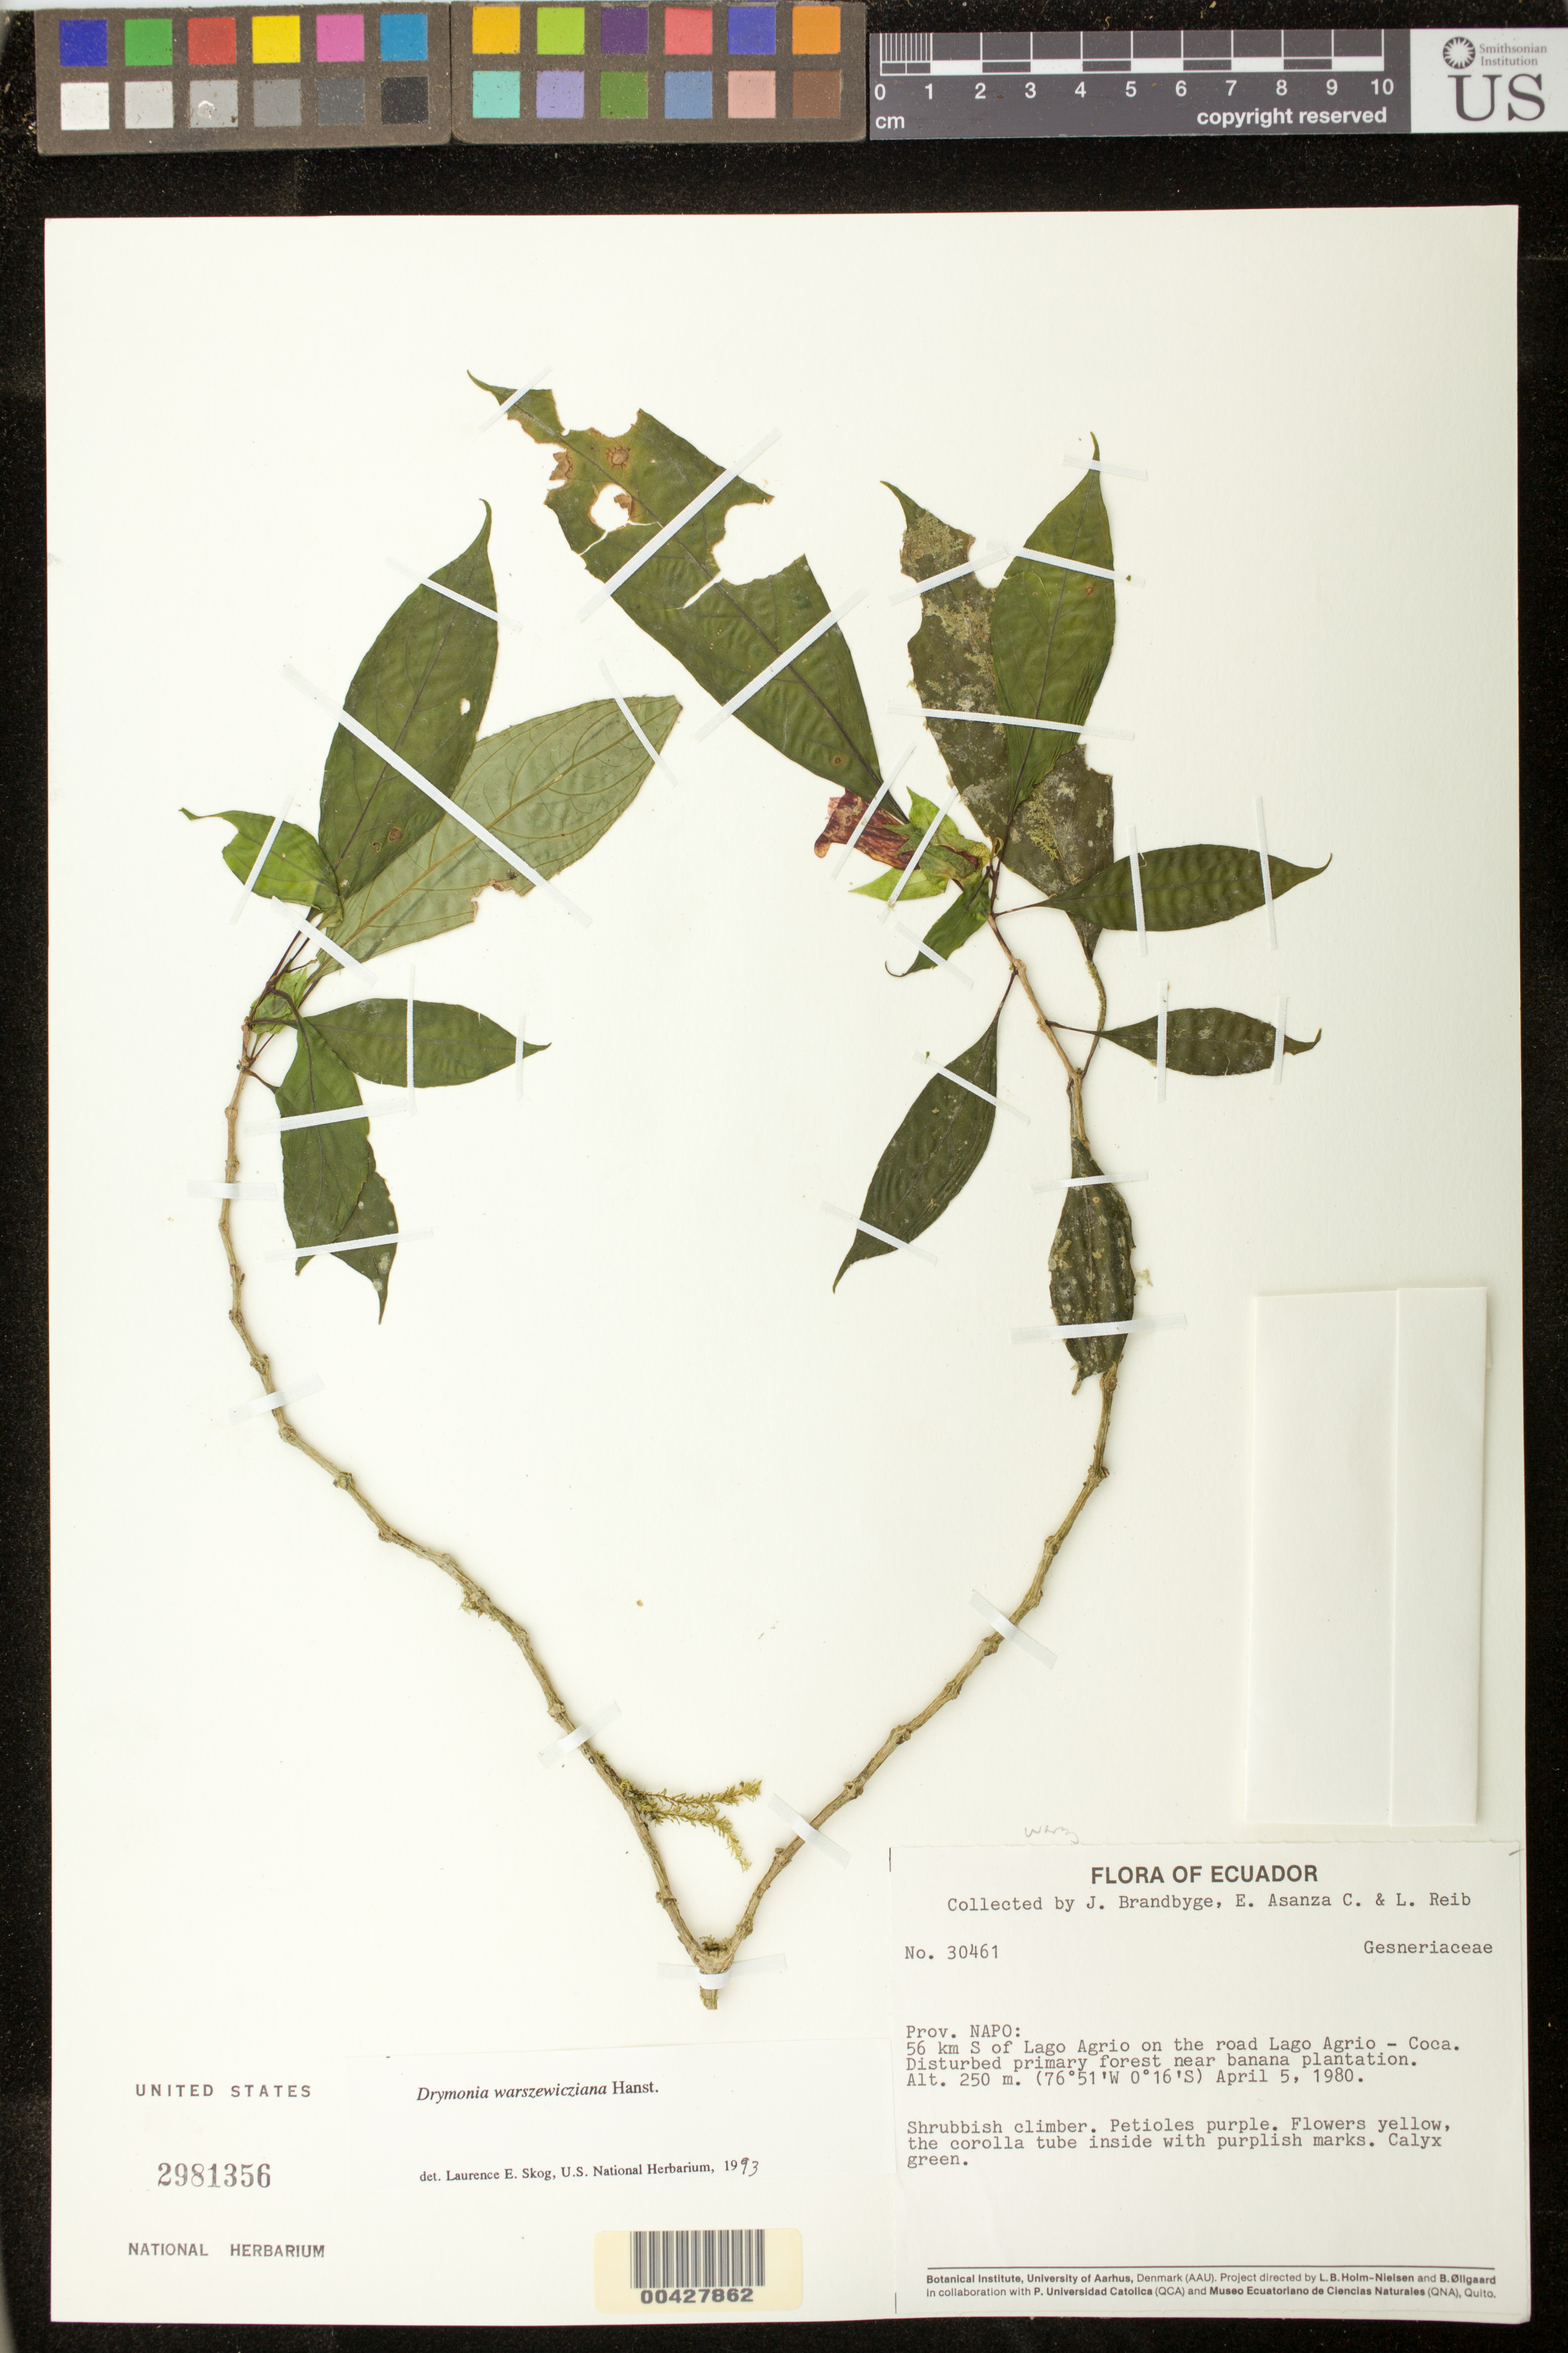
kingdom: Plantae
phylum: Tracheophyta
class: Magnoliopsida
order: Lamiales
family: Gesneriaceae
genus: Drymonia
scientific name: Drymonia warszewicziana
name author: Hanst.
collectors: J. Brandbyge, E. Asanza C. & L. Reib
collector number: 30461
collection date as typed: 05 Apr 1980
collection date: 1980-04-05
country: Ecuador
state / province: Napo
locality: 56 km S of Lago Agrio on the road Lago Agrio - Coca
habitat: Disturbed primary forest near banana plantation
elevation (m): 250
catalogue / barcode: US 2981356